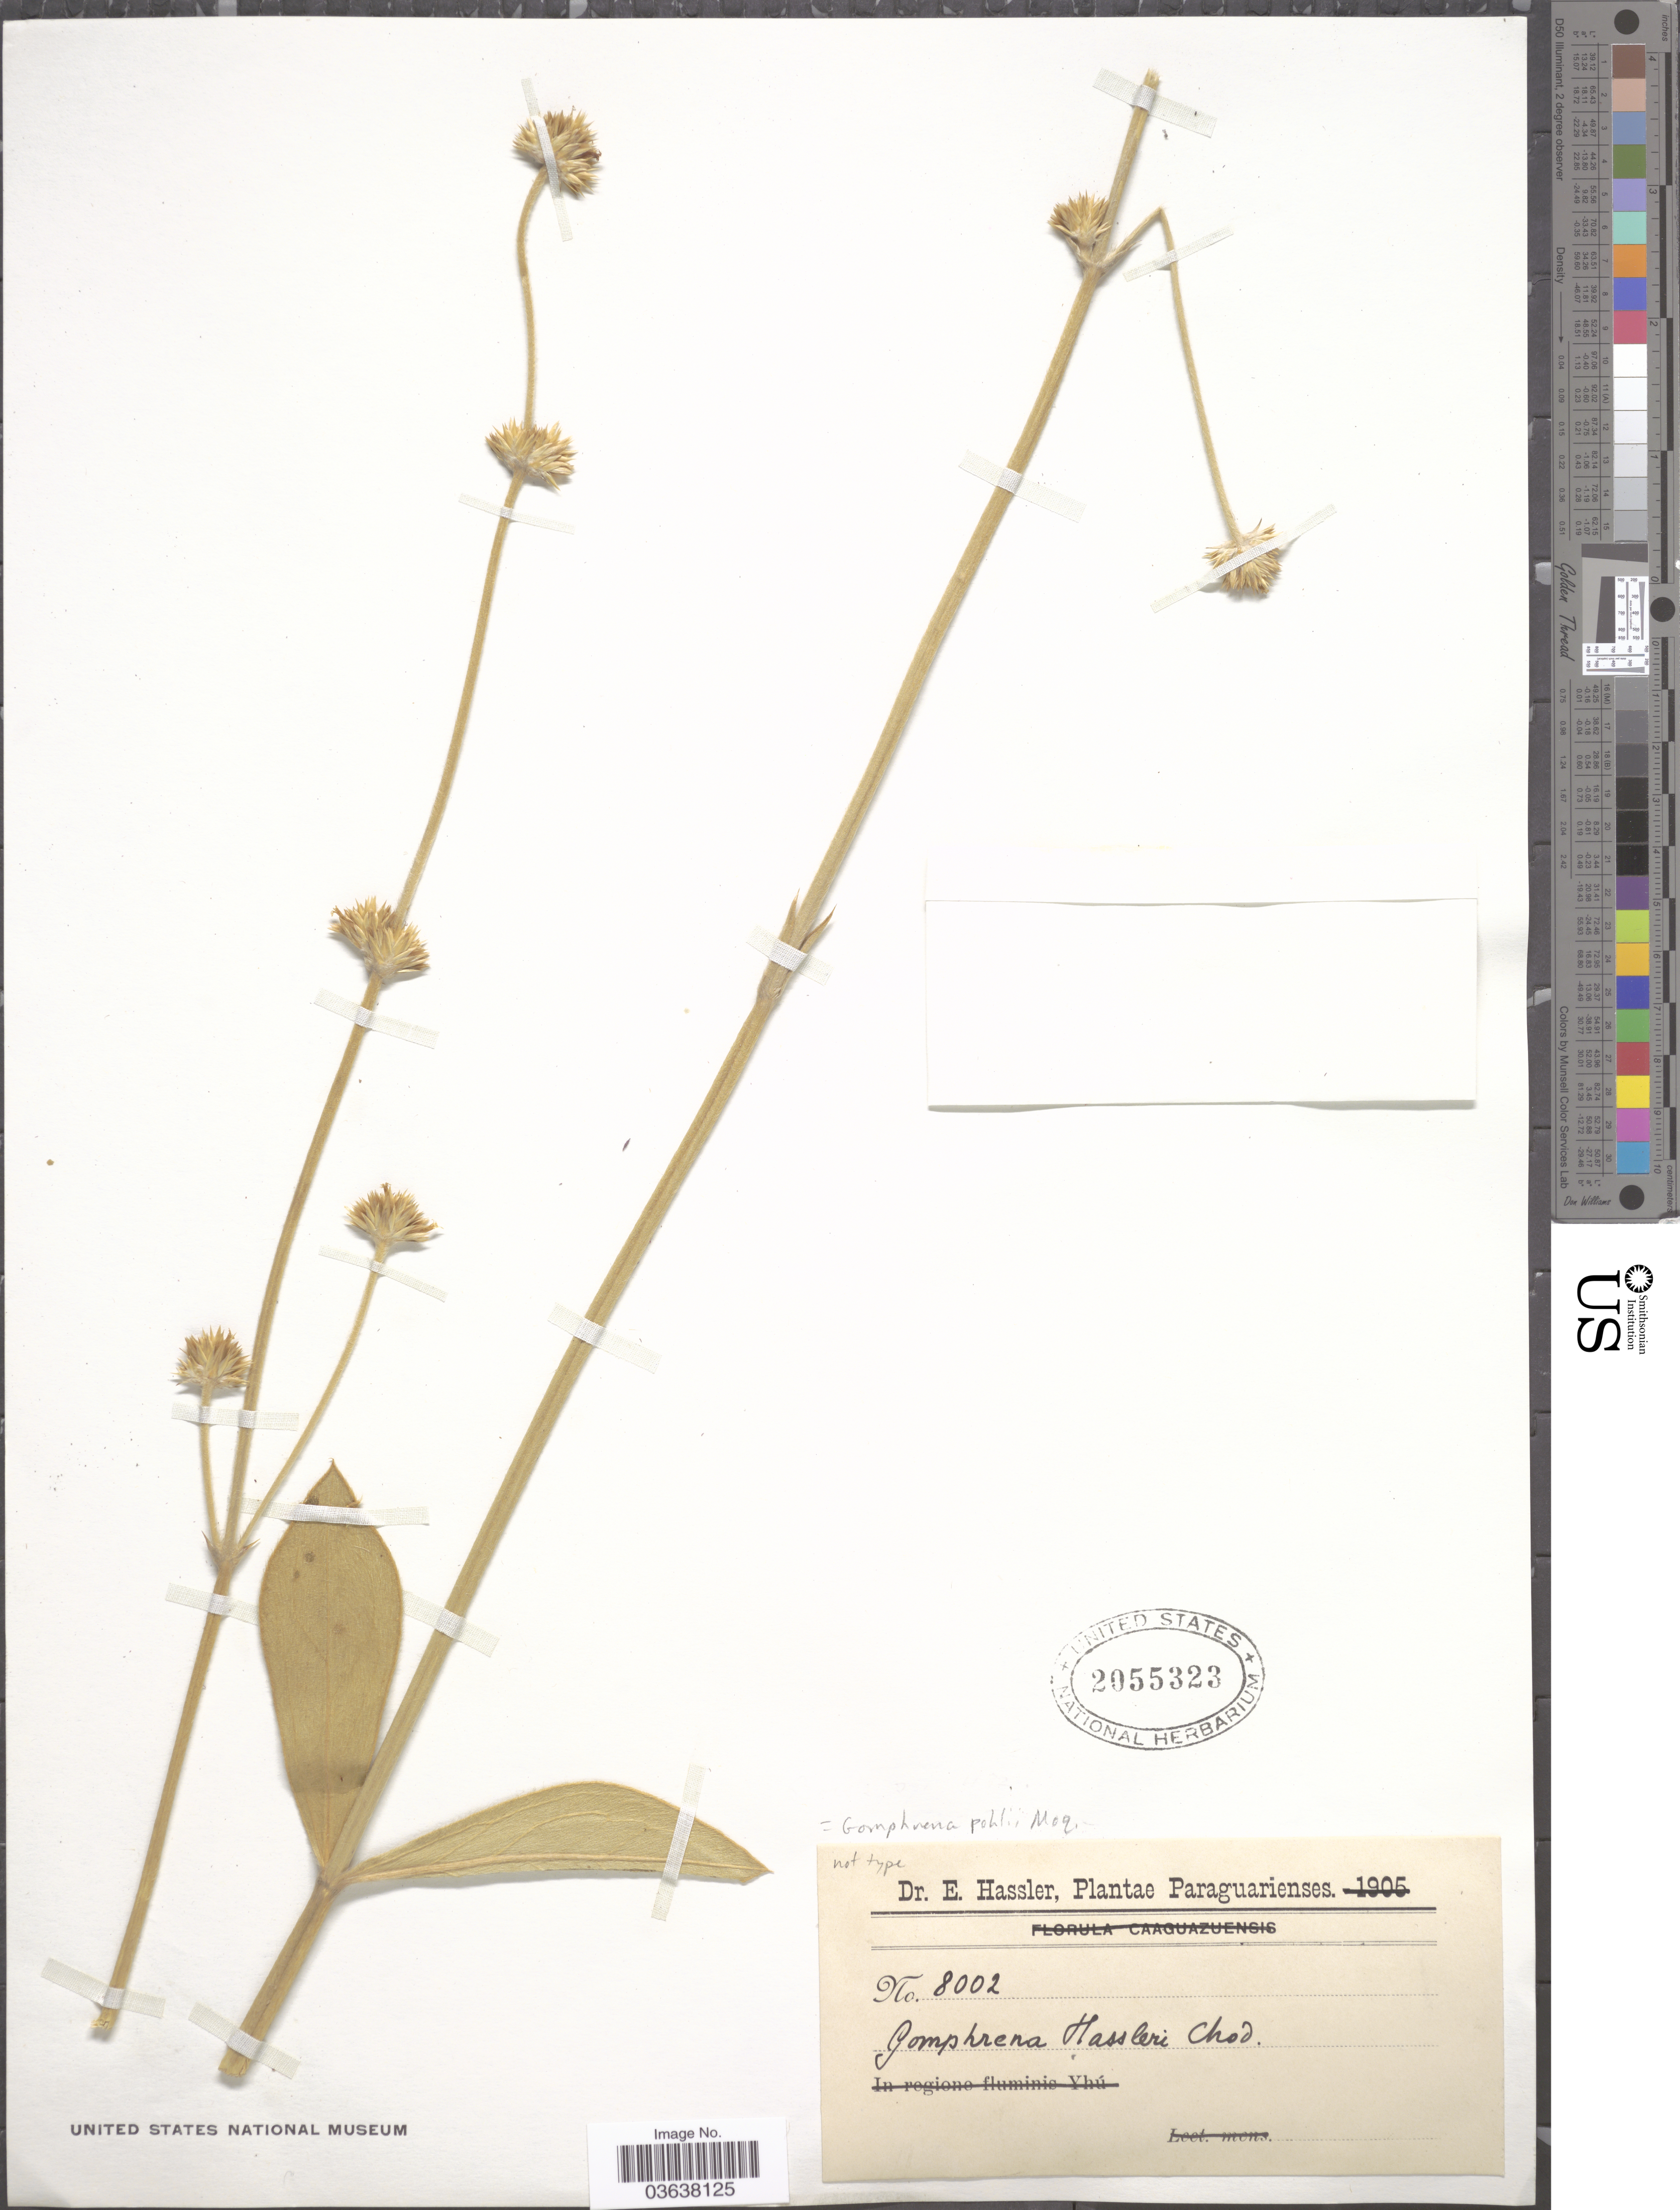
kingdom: Plantae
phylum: Tracheophyta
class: Magnoliopsida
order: Caryophyllales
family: Amaranthaceae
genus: Gomphrena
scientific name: Gomphrena pohlii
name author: Moq.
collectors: E. Hassler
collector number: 8002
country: Paraguay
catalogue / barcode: US 2055323